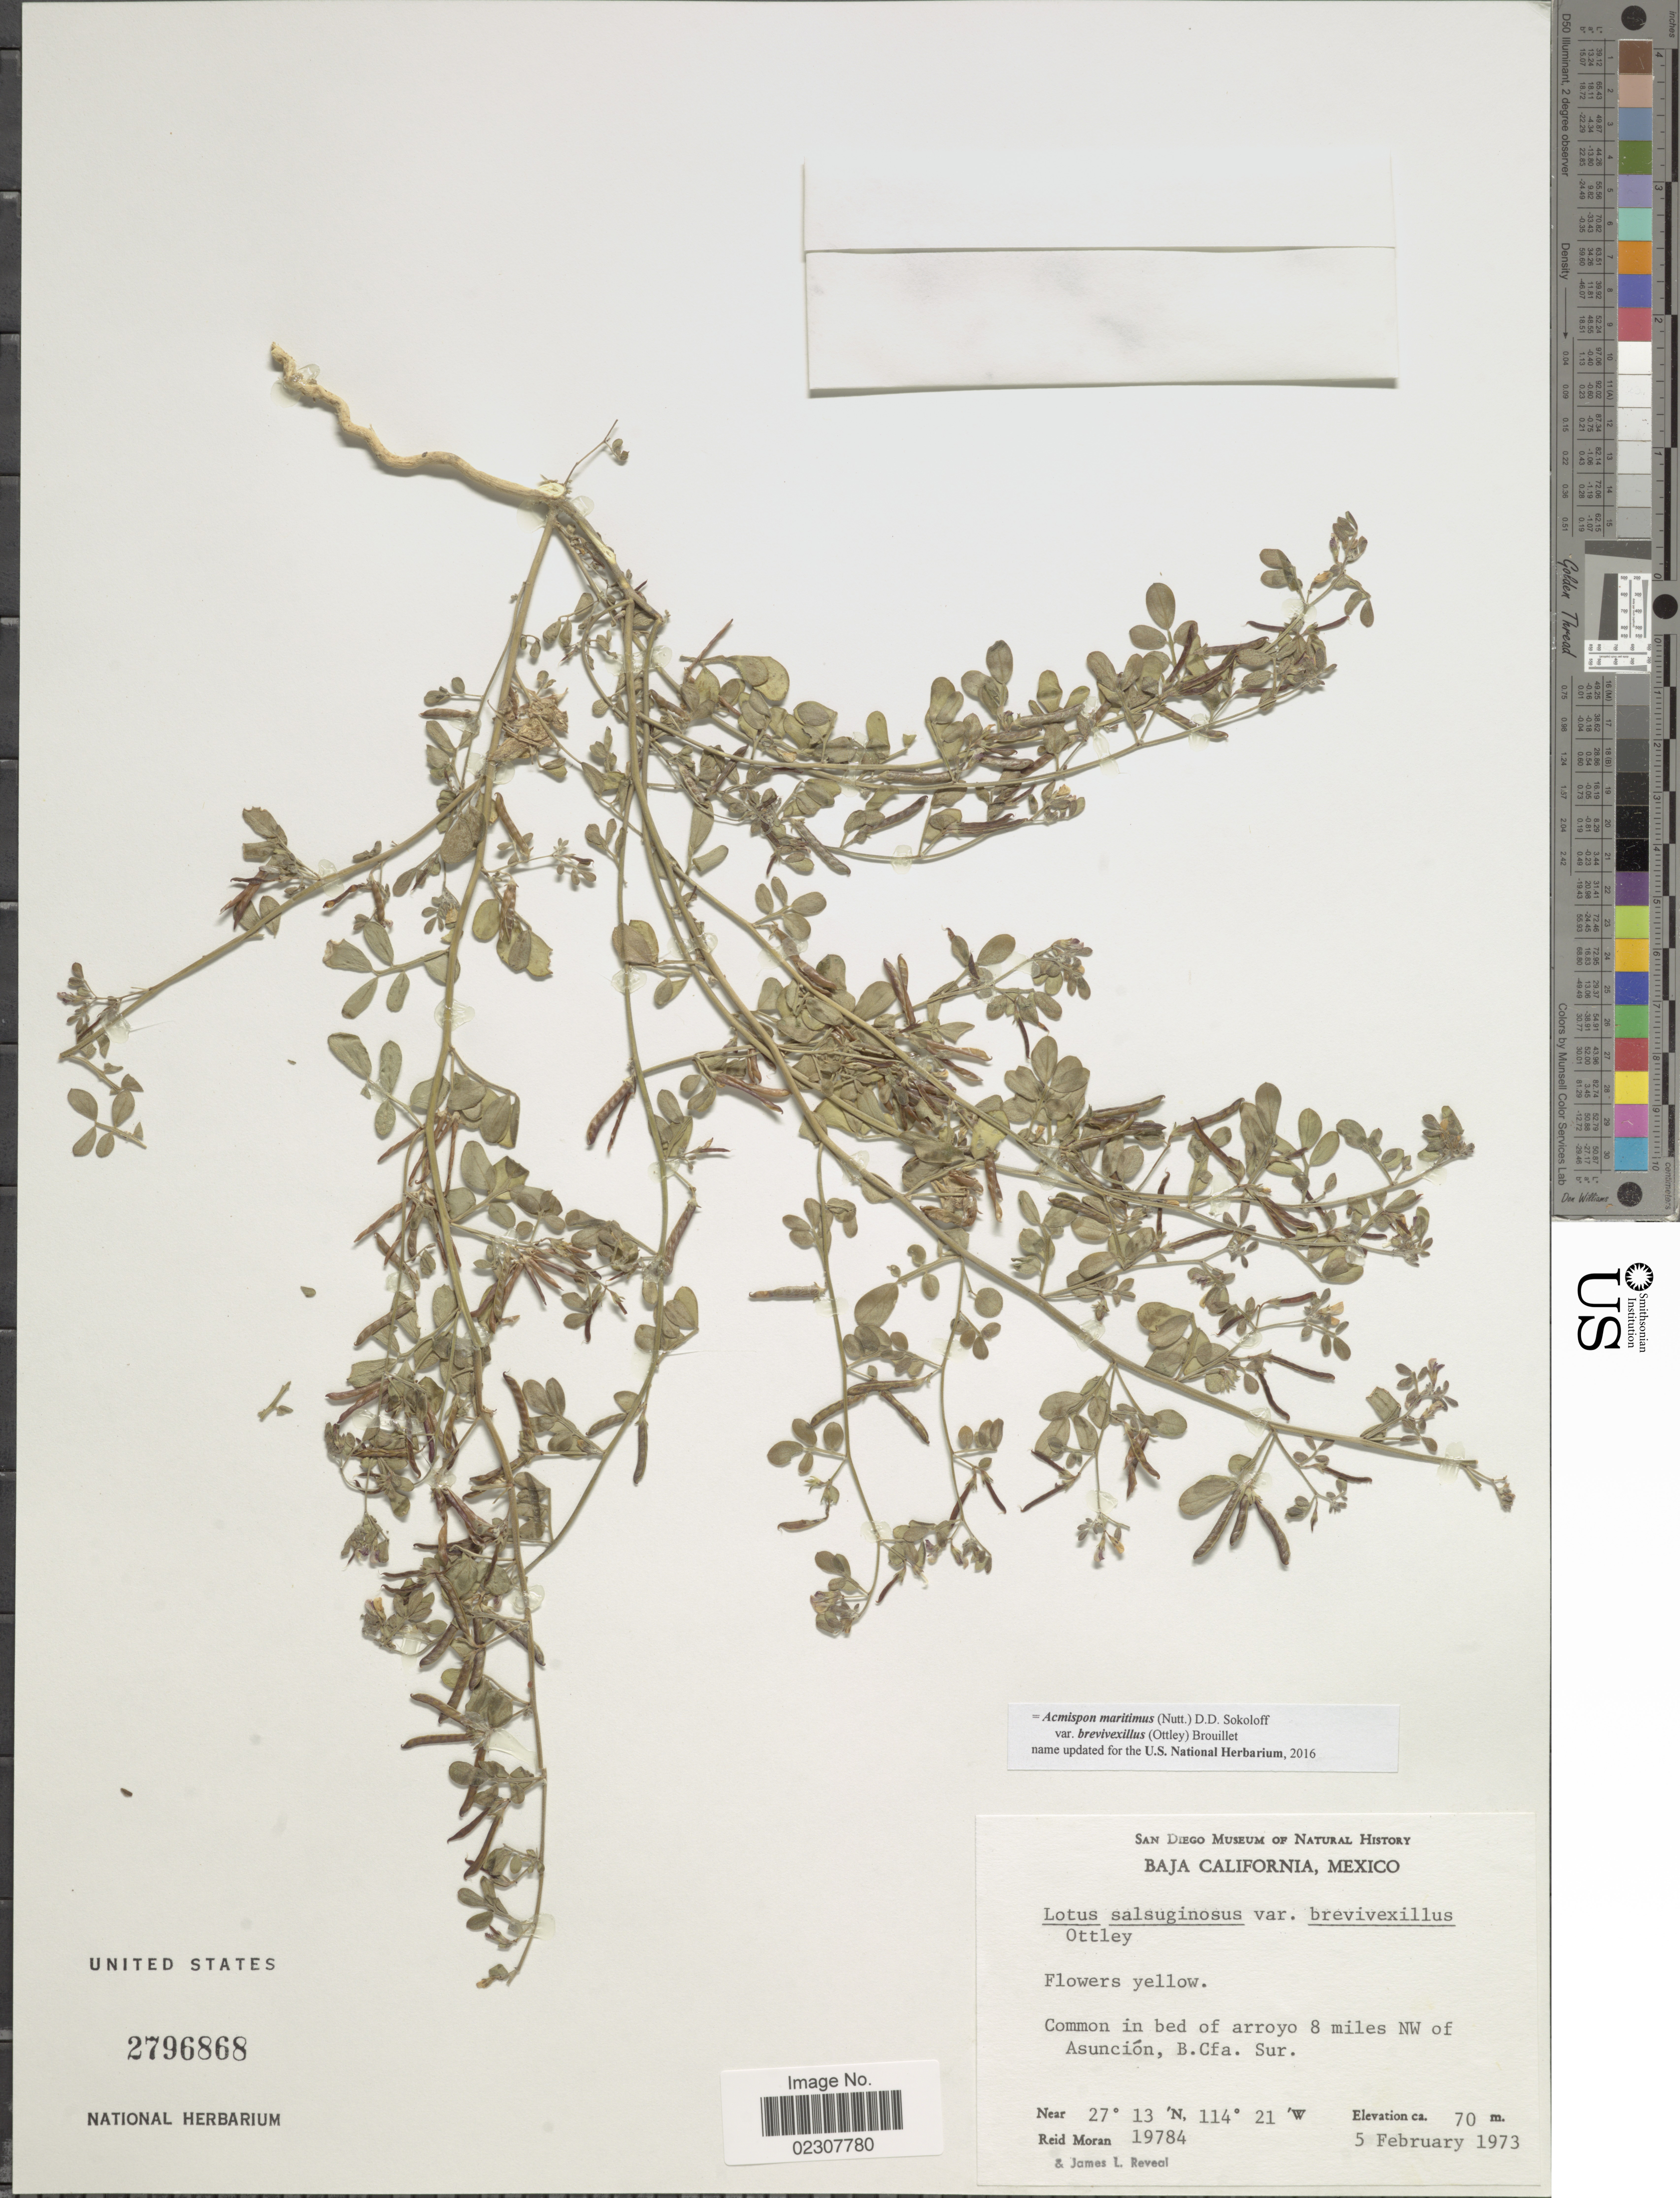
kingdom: Plantae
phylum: Tracheophyta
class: Magnoliopsida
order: Fabales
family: Fabaceae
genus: Acmispon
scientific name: Acmispon maritimus var. brevivexillus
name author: (Ottley) Brouillet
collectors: R. V. Moran & J. L. Reveal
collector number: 19784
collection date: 1973-02-05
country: Mexico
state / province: Baja California Sur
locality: Common in bed of arroyo 8 miles NW of Asuncion.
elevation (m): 70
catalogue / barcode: US 2796868